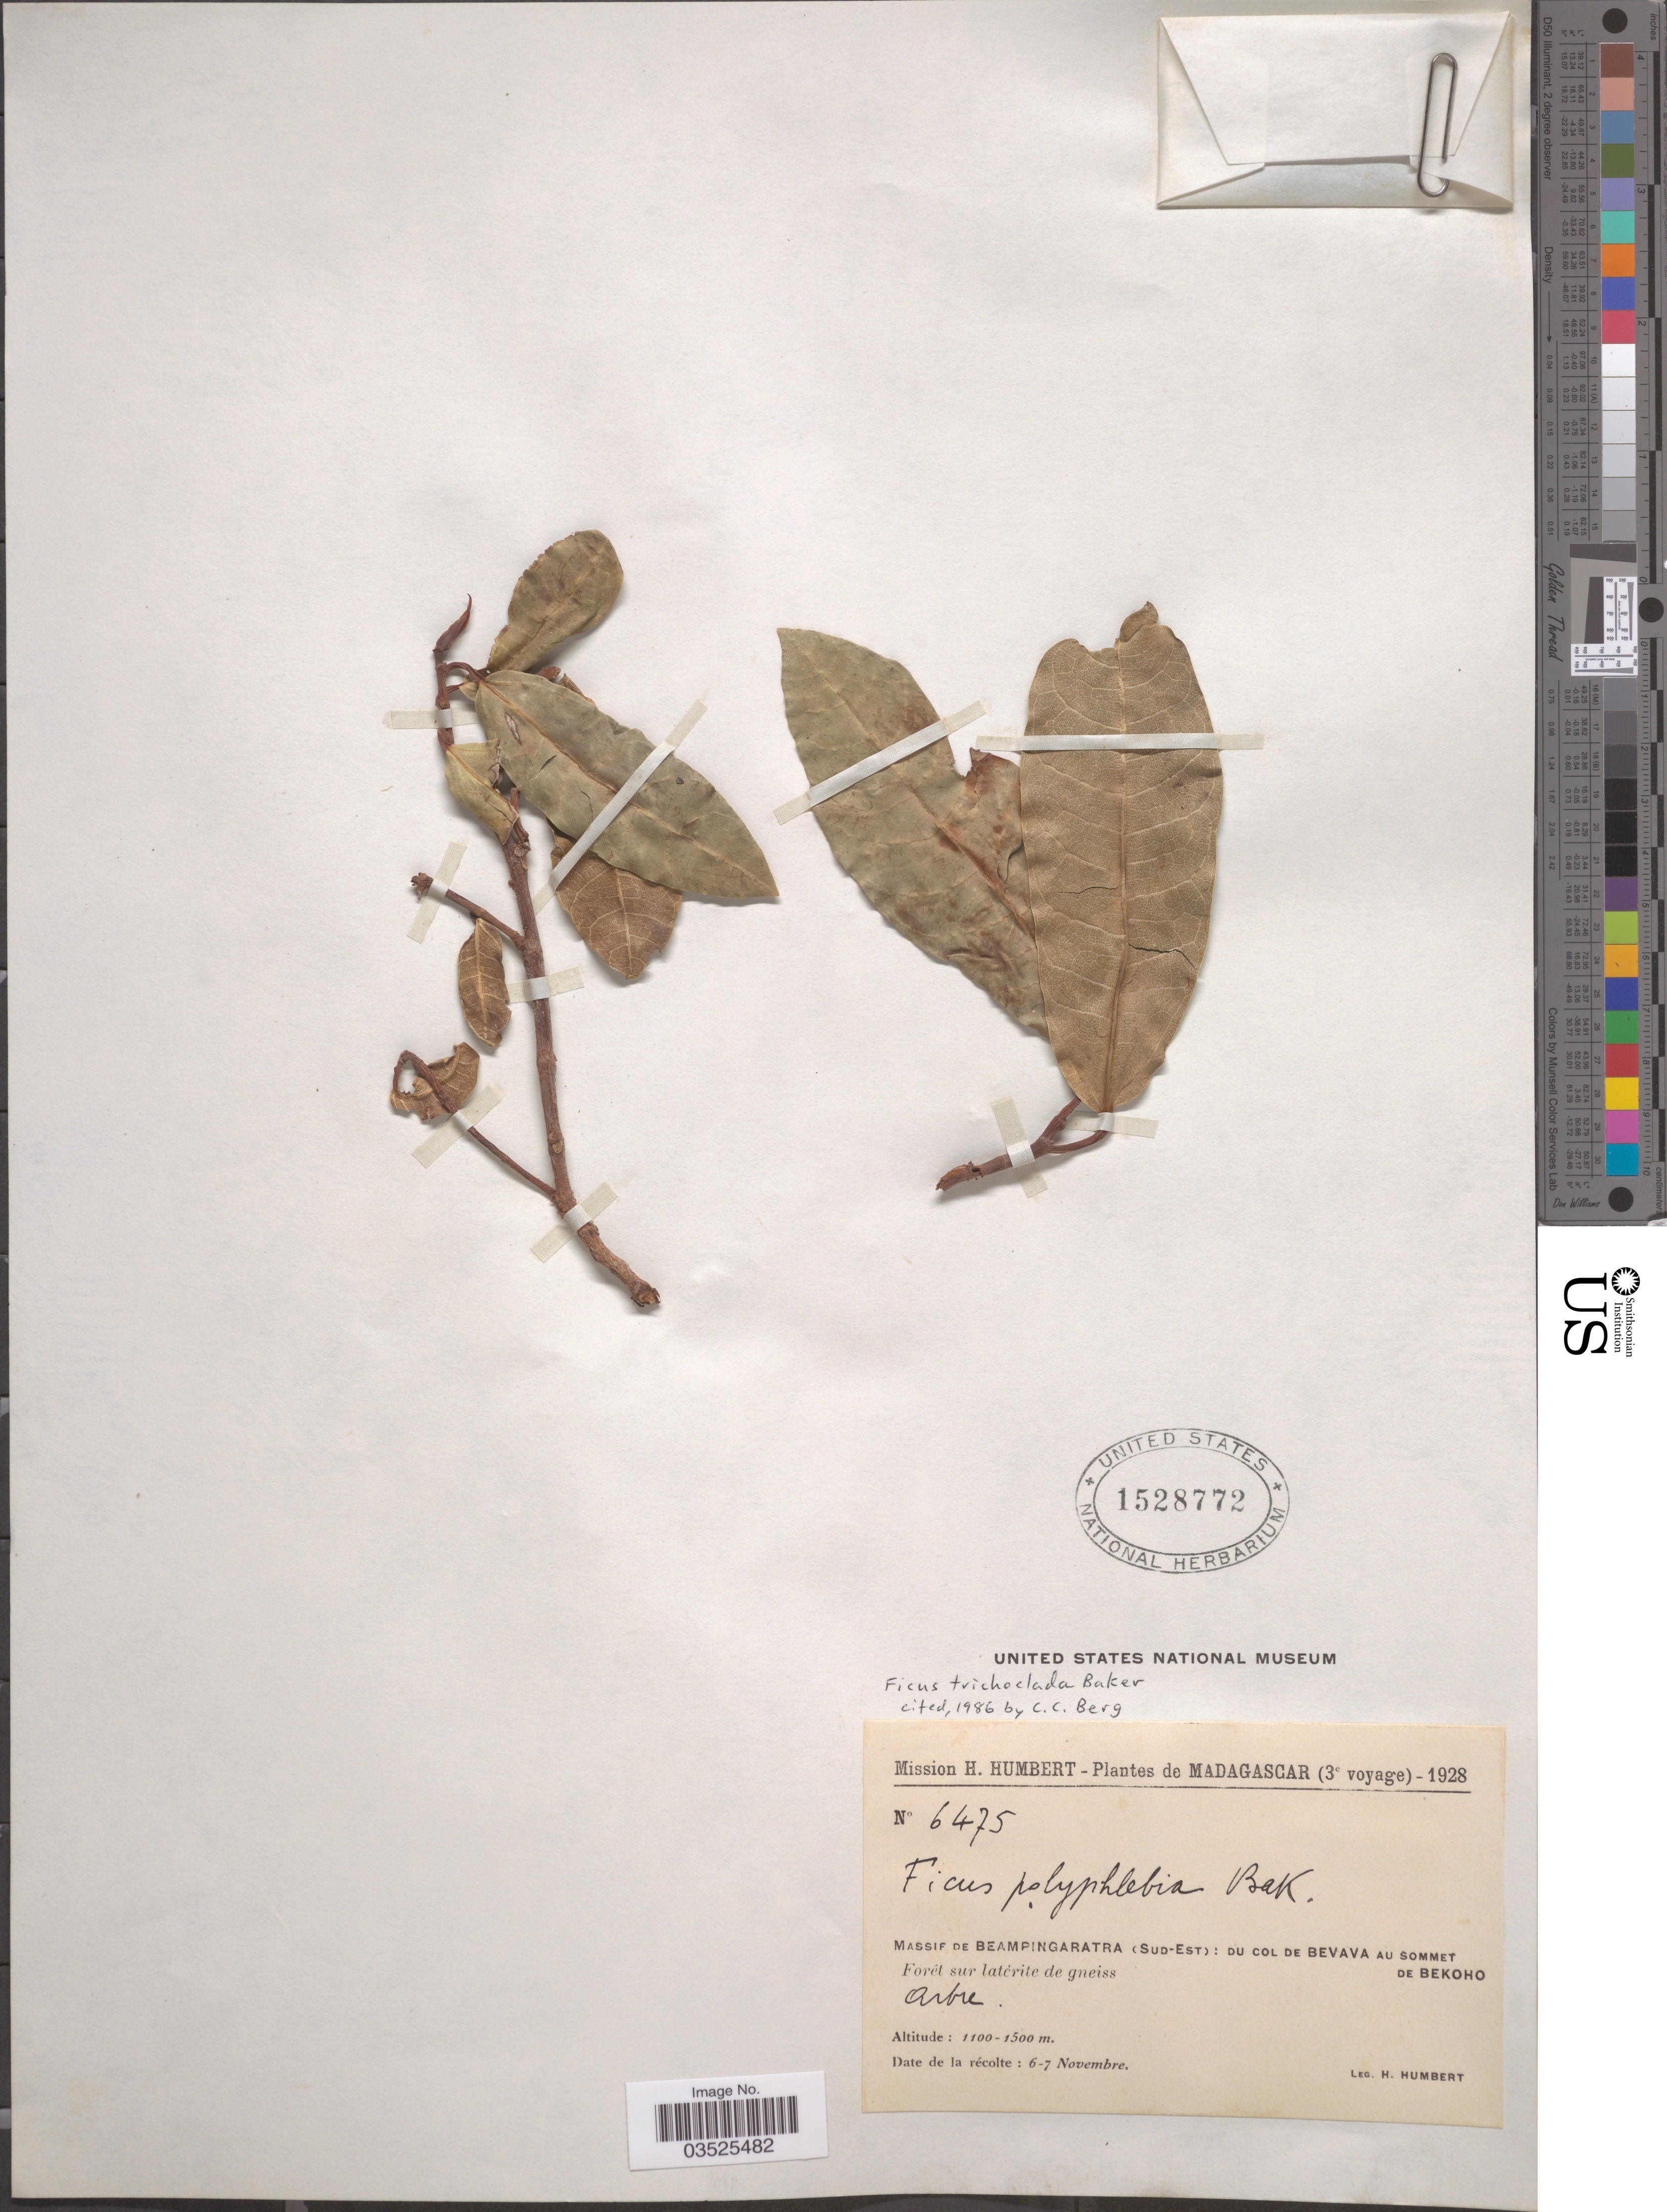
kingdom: Plantae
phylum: Tracheophyta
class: Magnoliopsida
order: Rosales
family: Moraceae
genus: Ficus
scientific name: Ficus trichoclada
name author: Baker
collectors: H. Humbert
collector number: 6475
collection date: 1928-11-06/1928-11-07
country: Madagascar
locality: Massif de Beampingaratra (Sud-Est): Du col de Bevava au sommet de Bekoho.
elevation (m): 1100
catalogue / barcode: US 1528772